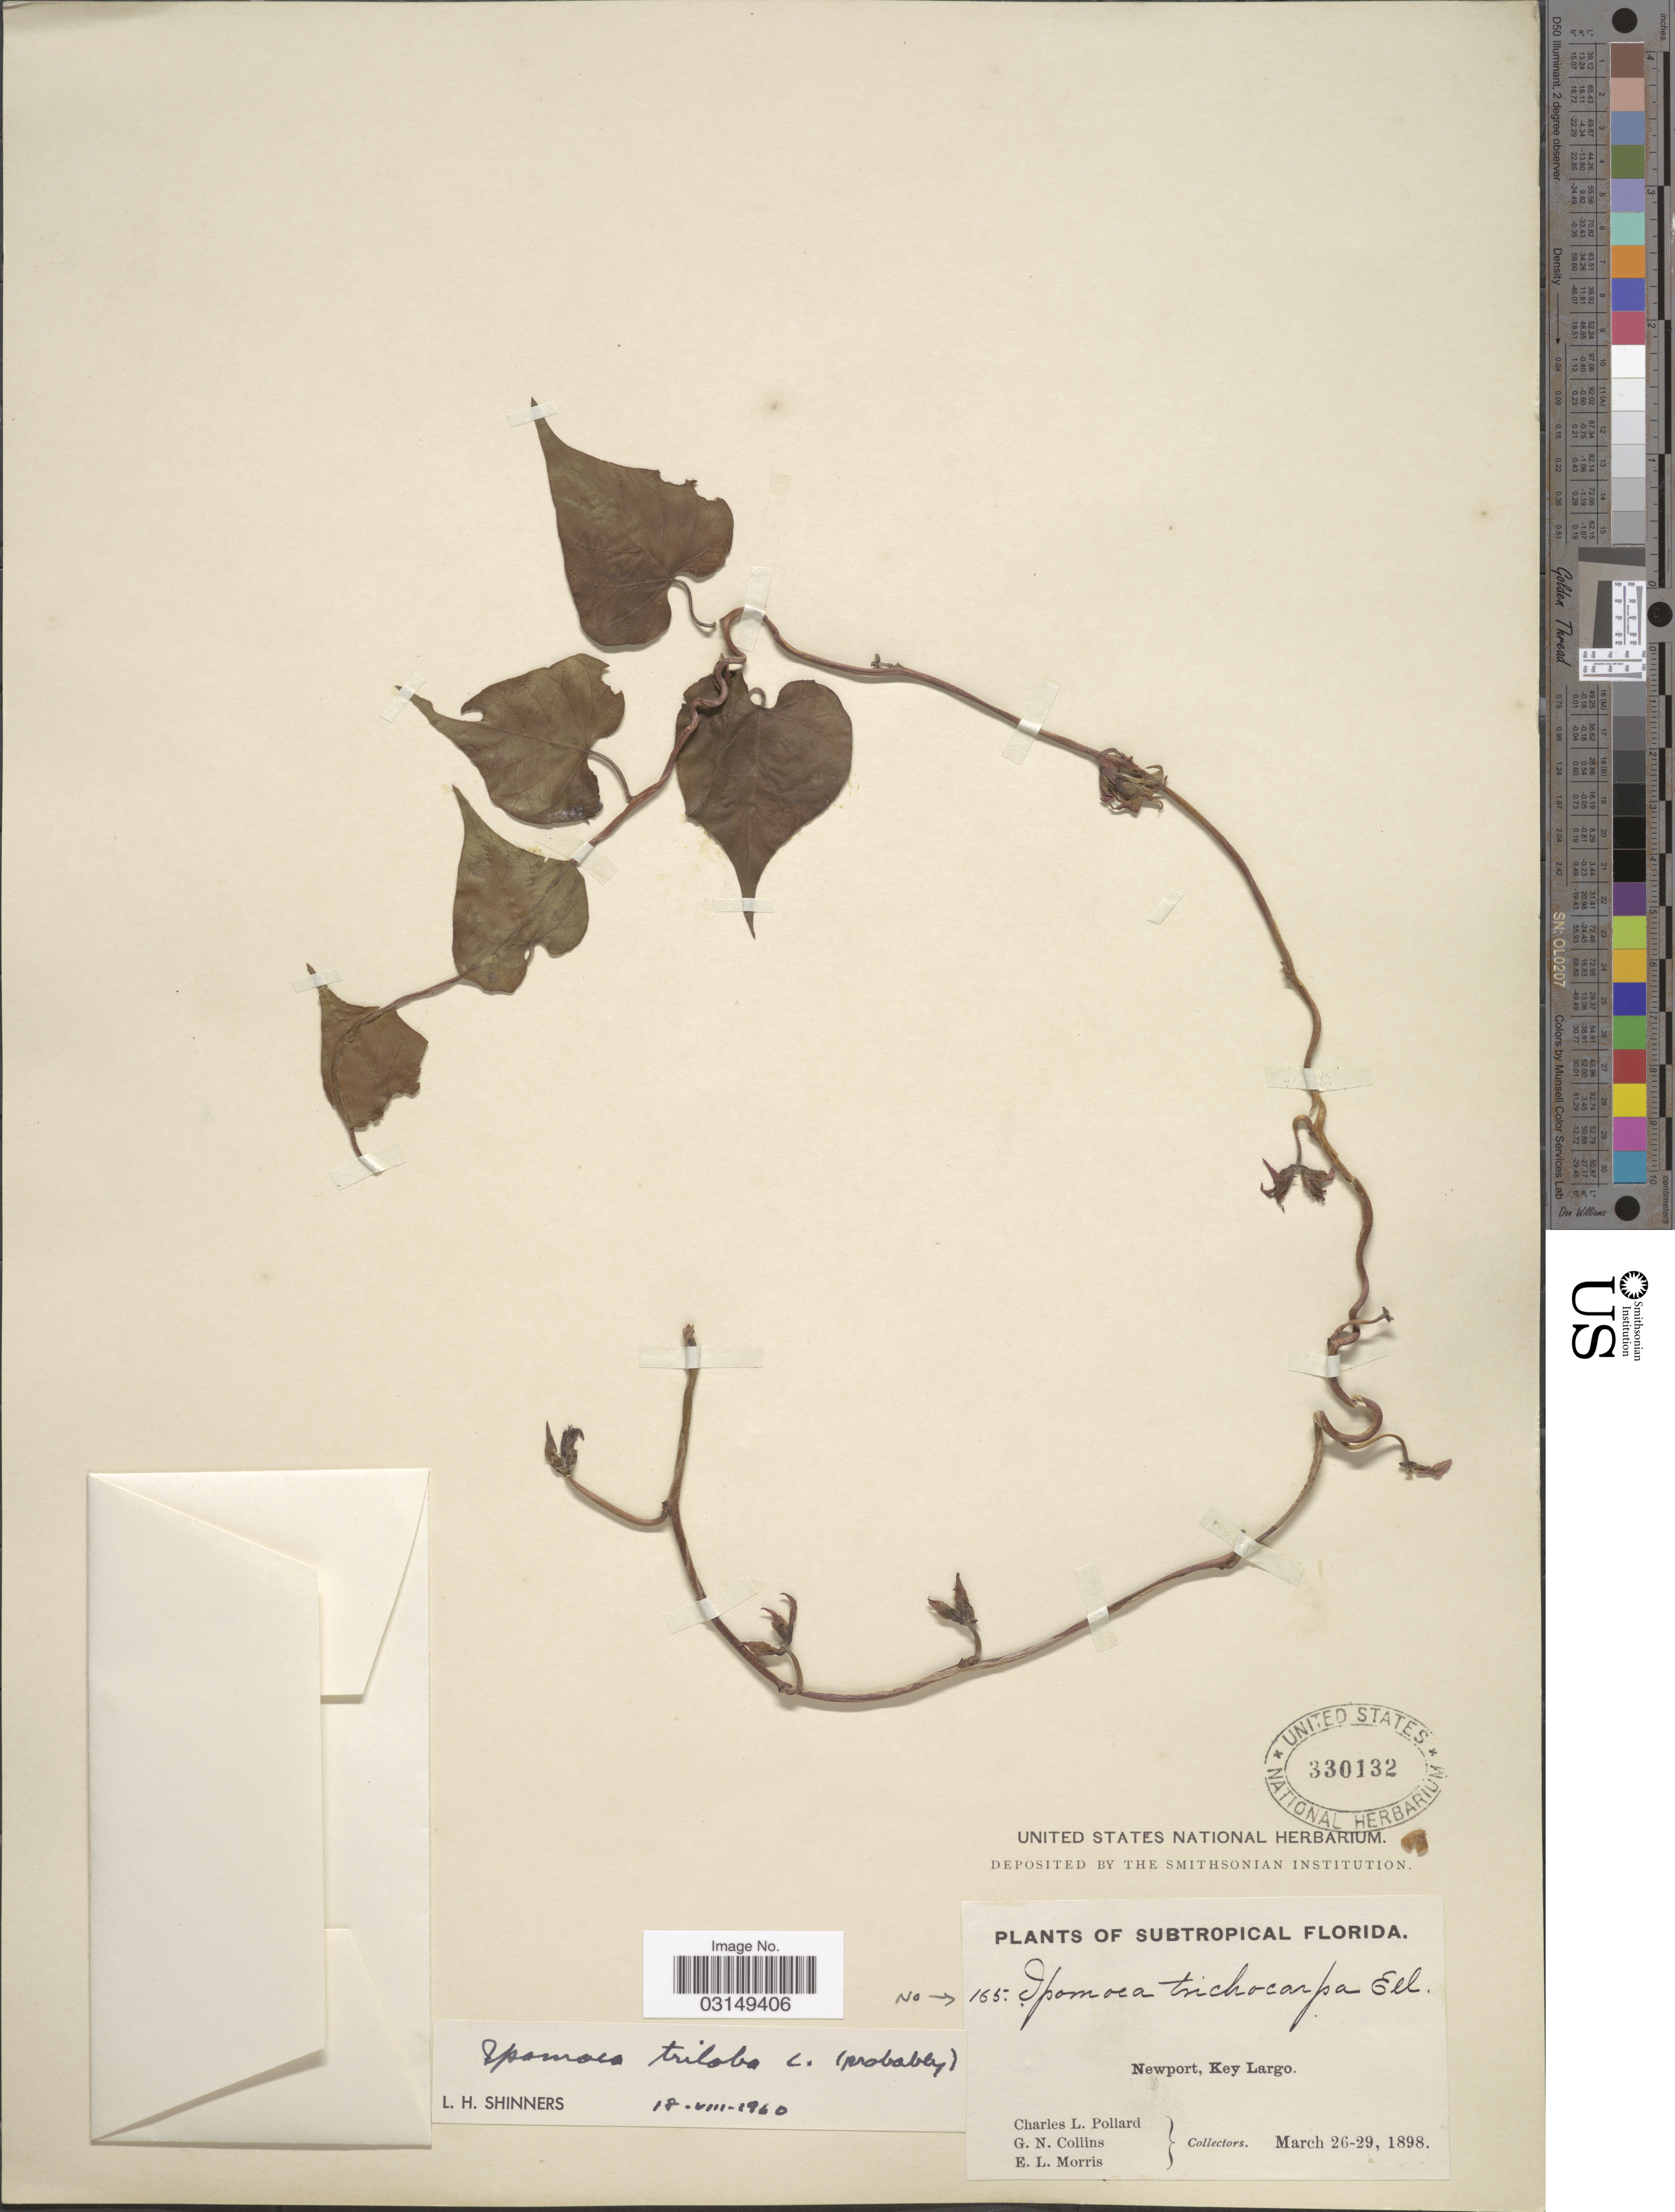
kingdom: Plantae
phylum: Tracheophyta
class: Magnoliopsida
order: Solanales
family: Convolvulaceae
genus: Ipomoea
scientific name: Ipomoea triloba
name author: L.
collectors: C. L. Pollard, G. Collins & E. Morris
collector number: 165*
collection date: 1898-03-26/1898-03-29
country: United States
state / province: Florida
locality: Subtropical Florida. Newport, Key Largo.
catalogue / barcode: US 330132